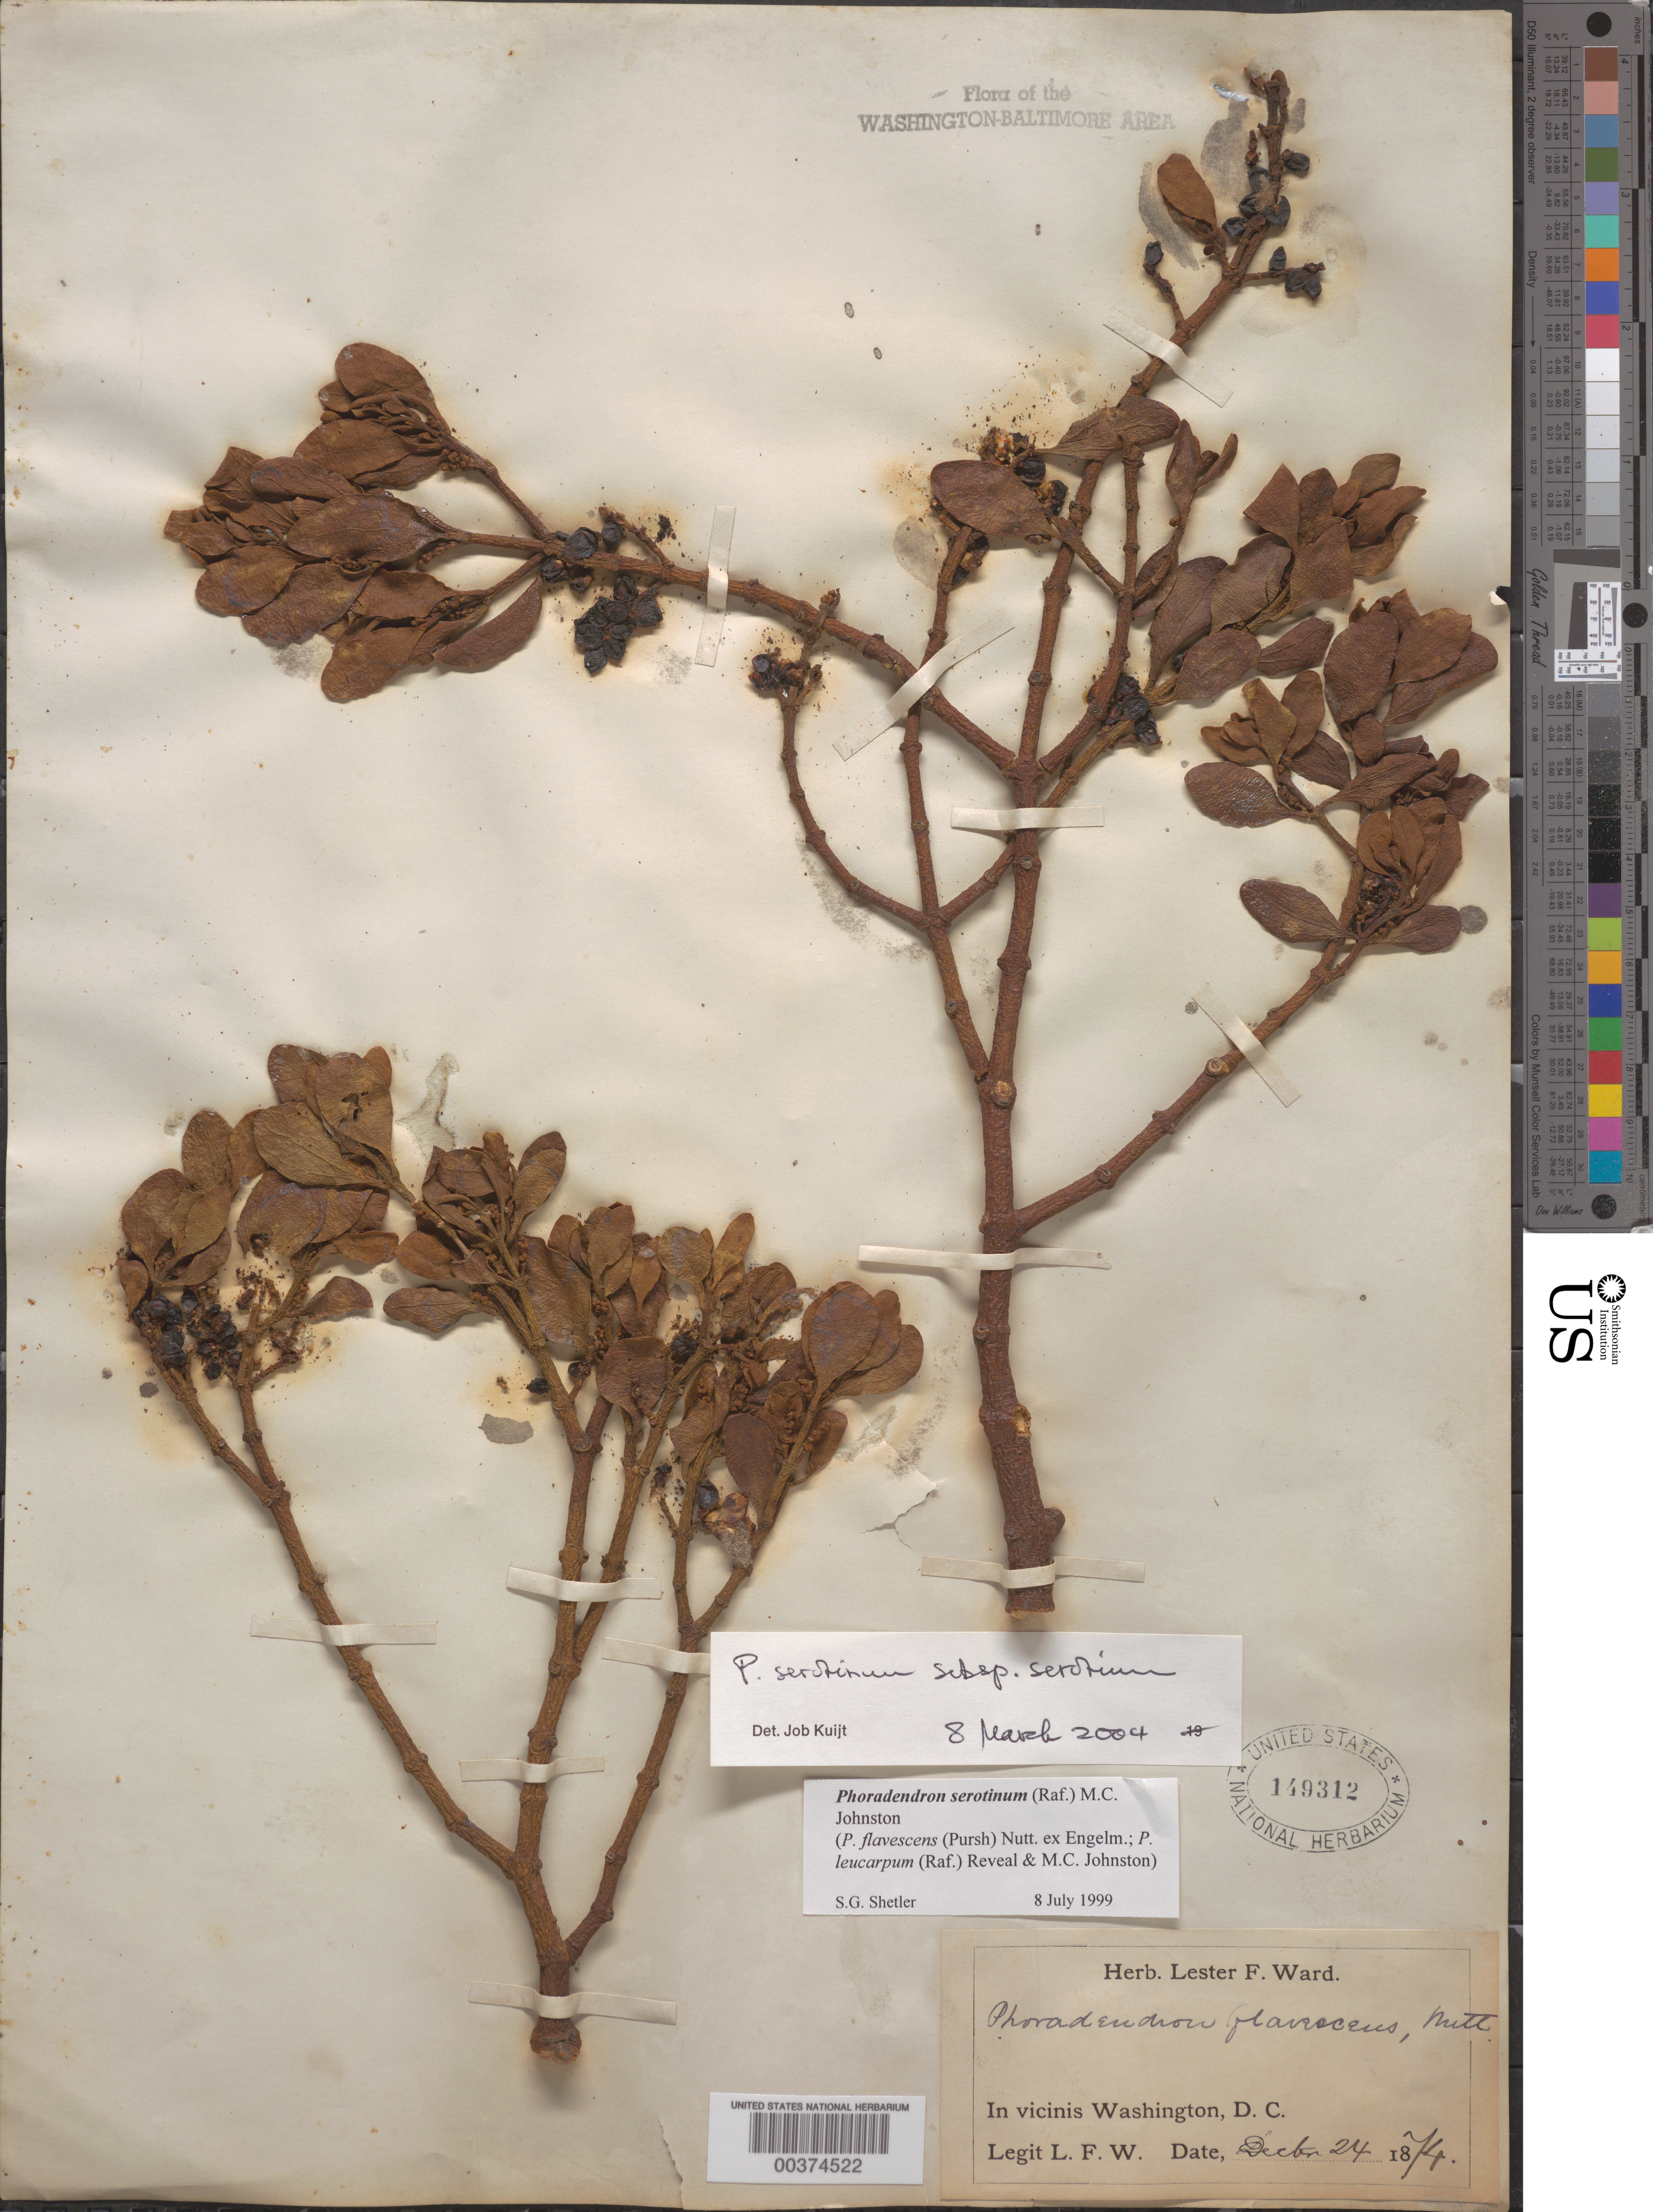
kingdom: Plantae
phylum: Tracheophyta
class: Magnoliopsida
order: Santalales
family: Viscaceae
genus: Phoradendron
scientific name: Phoradendron serotinum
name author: (Raf.) M.C. Johnst.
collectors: L. F. Ward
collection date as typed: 24 Dec 1874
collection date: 1874-12-24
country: United States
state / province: District of Columbia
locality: DC vicinity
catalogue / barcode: US 149312